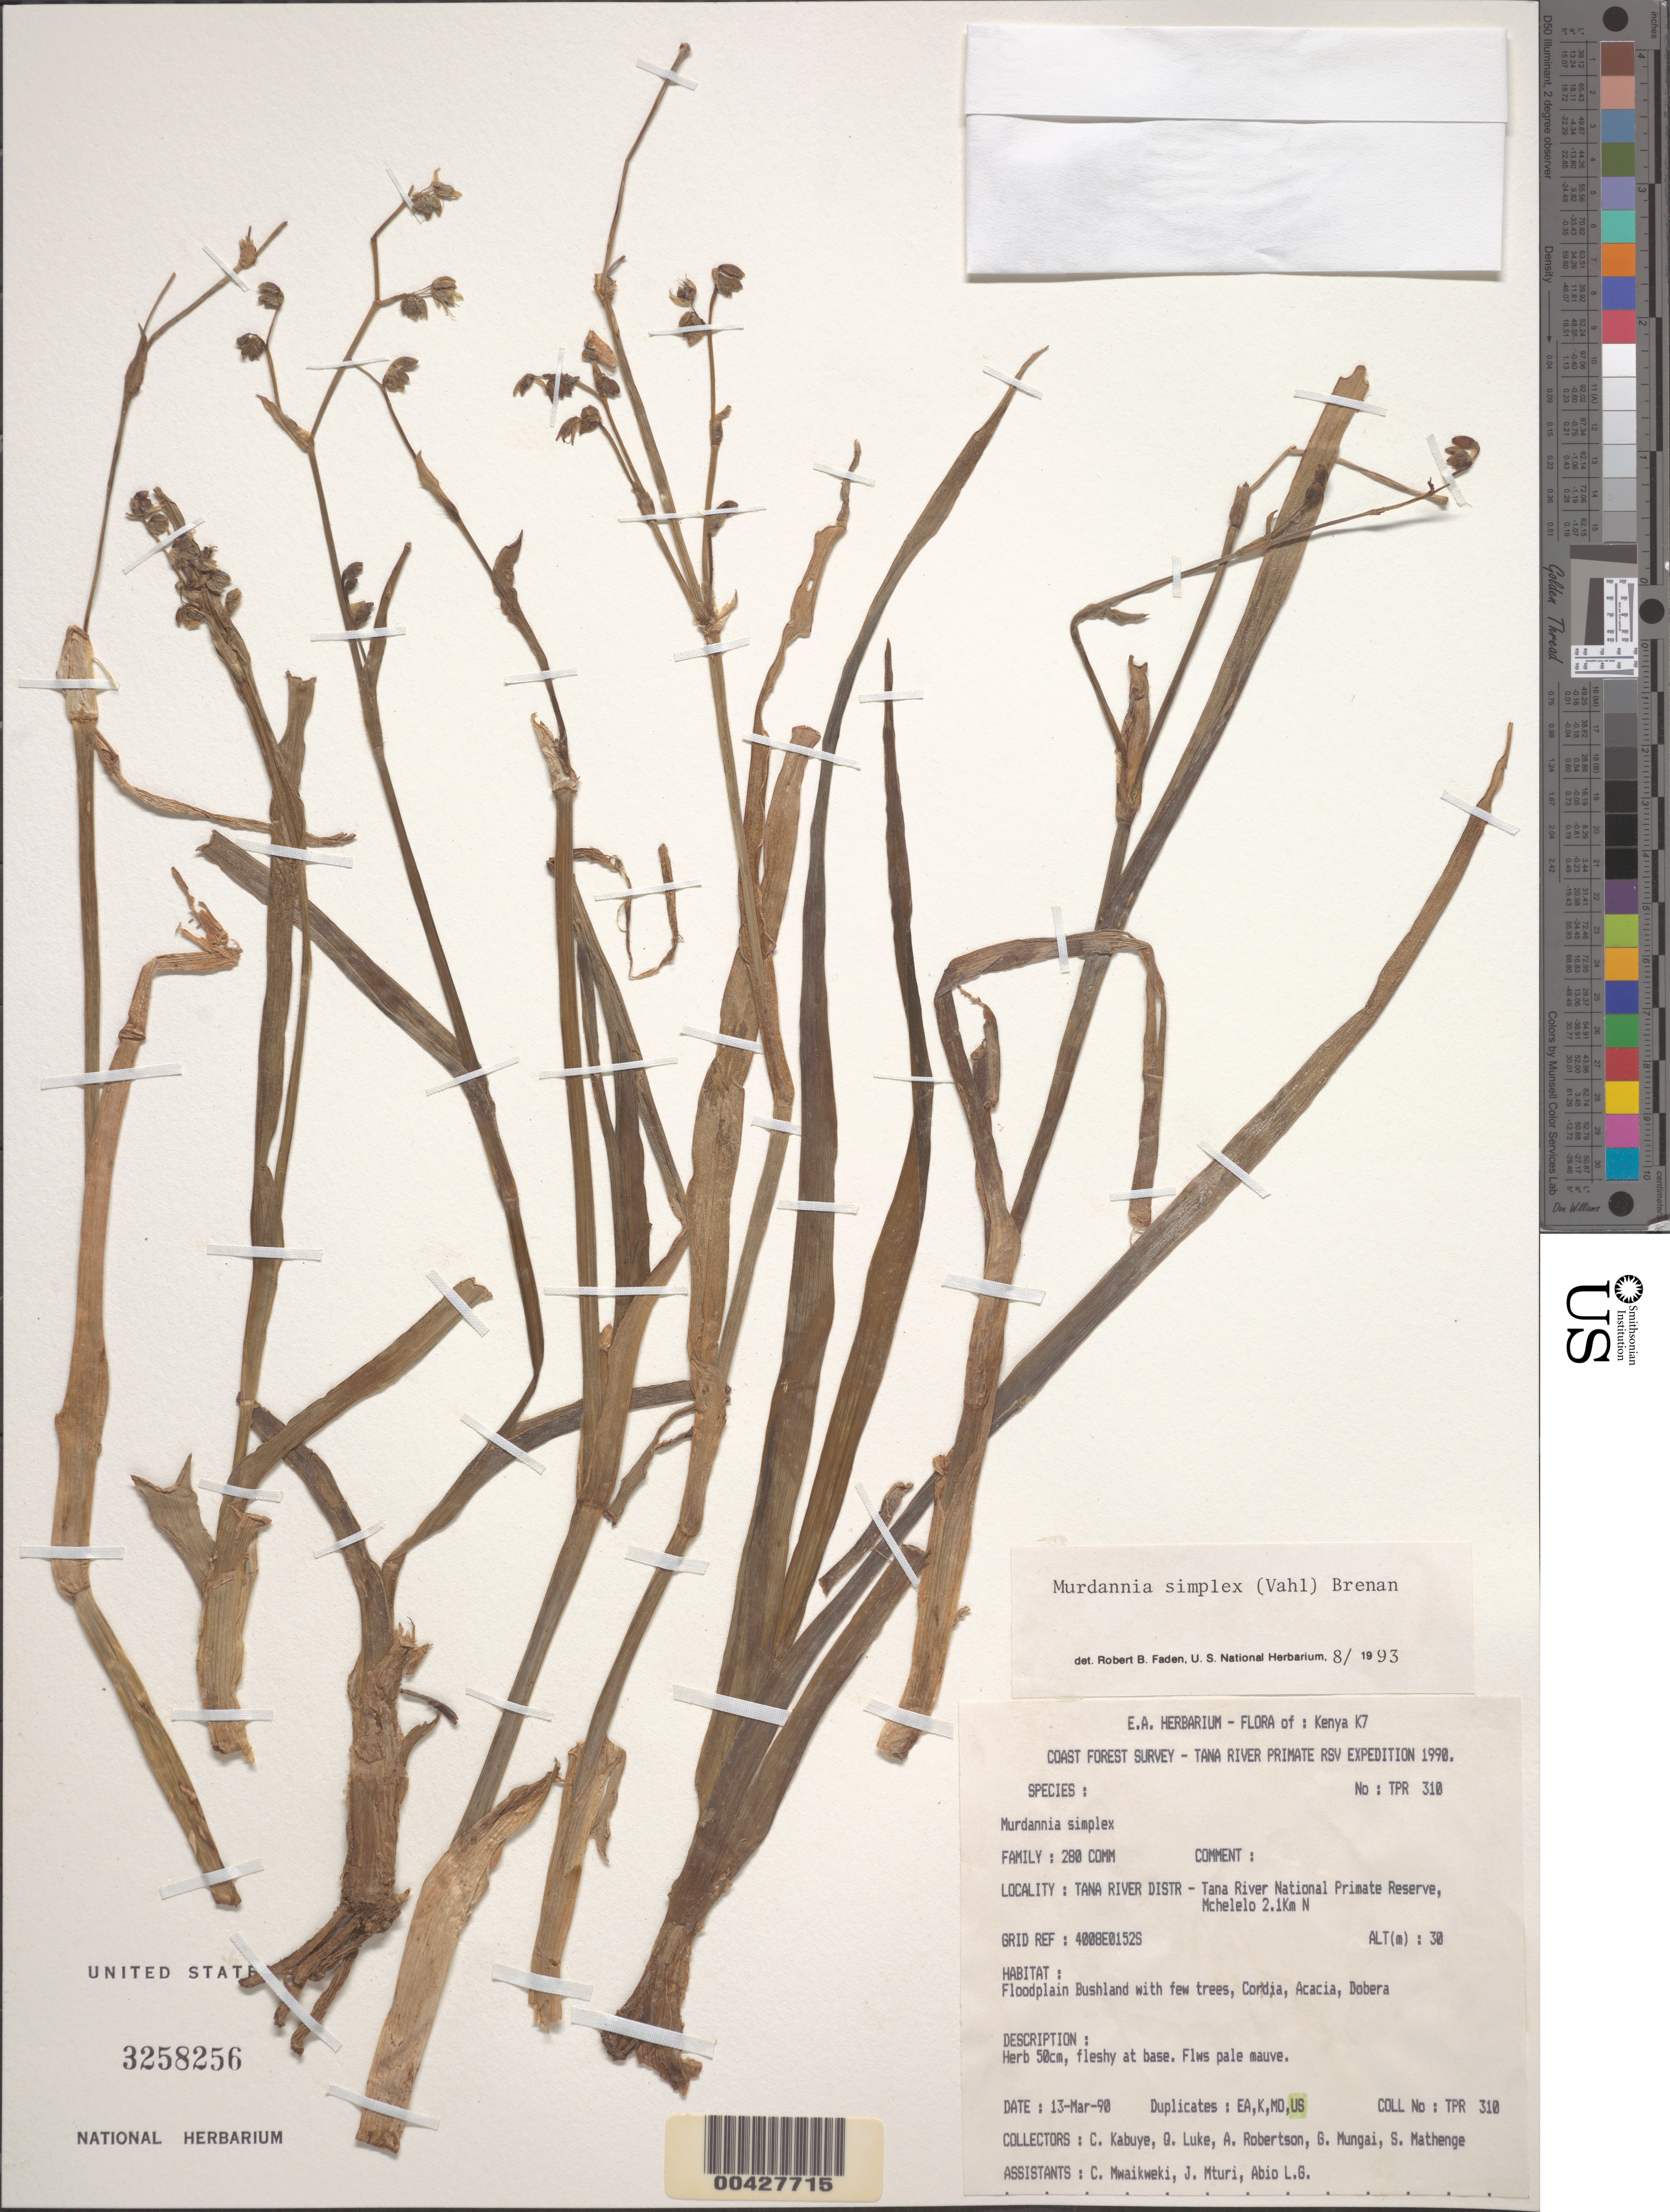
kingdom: Plantae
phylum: Tracheophyta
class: Liliopsida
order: Commelinales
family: Commelinaceae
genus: Murdannia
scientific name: Murdannia simplex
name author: (Vahl) Brenan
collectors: M. Luke, A. Robertson, C. Kabuye, G. Mungai & S. Mathenge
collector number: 310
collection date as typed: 13 Mar 1990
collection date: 1990-03-13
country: Kenya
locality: Tana river national primate reserve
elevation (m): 30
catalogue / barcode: US 3258256